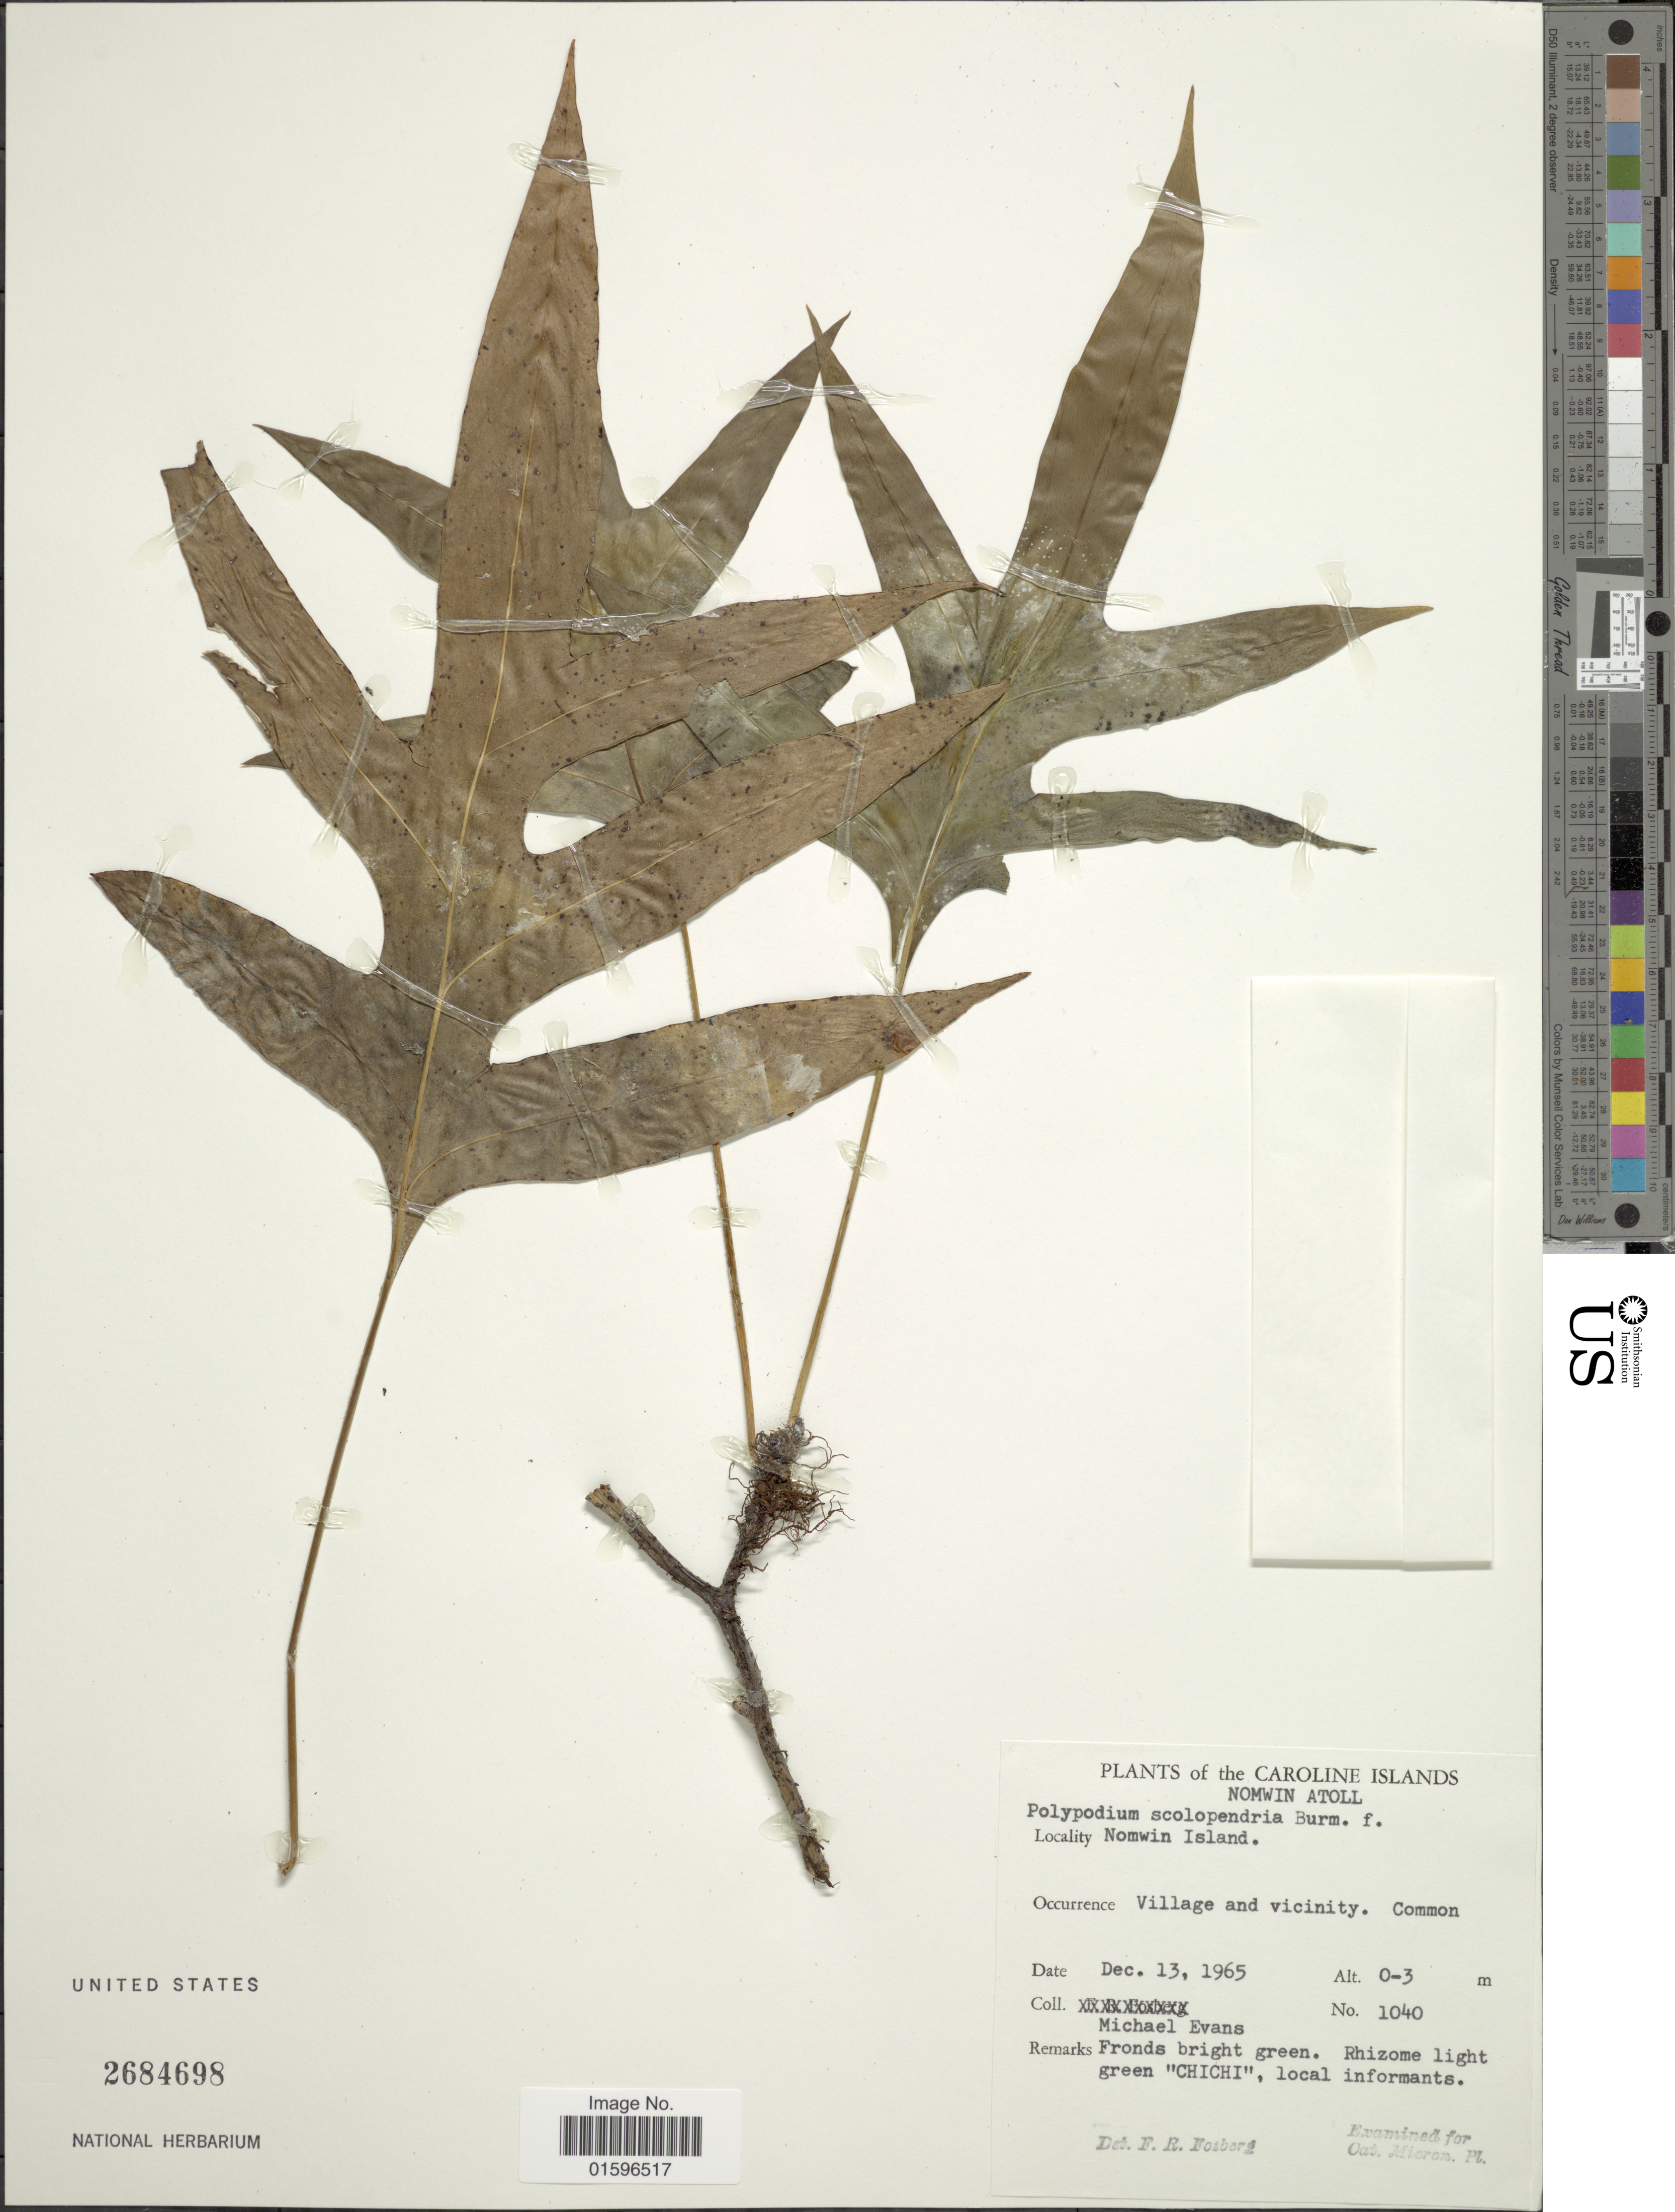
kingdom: Plantae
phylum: Tracheophyta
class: Polypodiopsida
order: Polypodiales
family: Polypodiaceae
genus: Polypodium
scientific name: Polypodium scolopendria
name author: Burm. f.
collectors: M. Evans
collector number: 1040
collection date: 1965-12-13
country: Micronesia, Federated States of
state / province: Truk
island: Nomwin Atoll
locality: Carolines Islands, Nomwin Atoll, village and vicinity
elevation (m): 0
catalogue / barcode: US 2684698